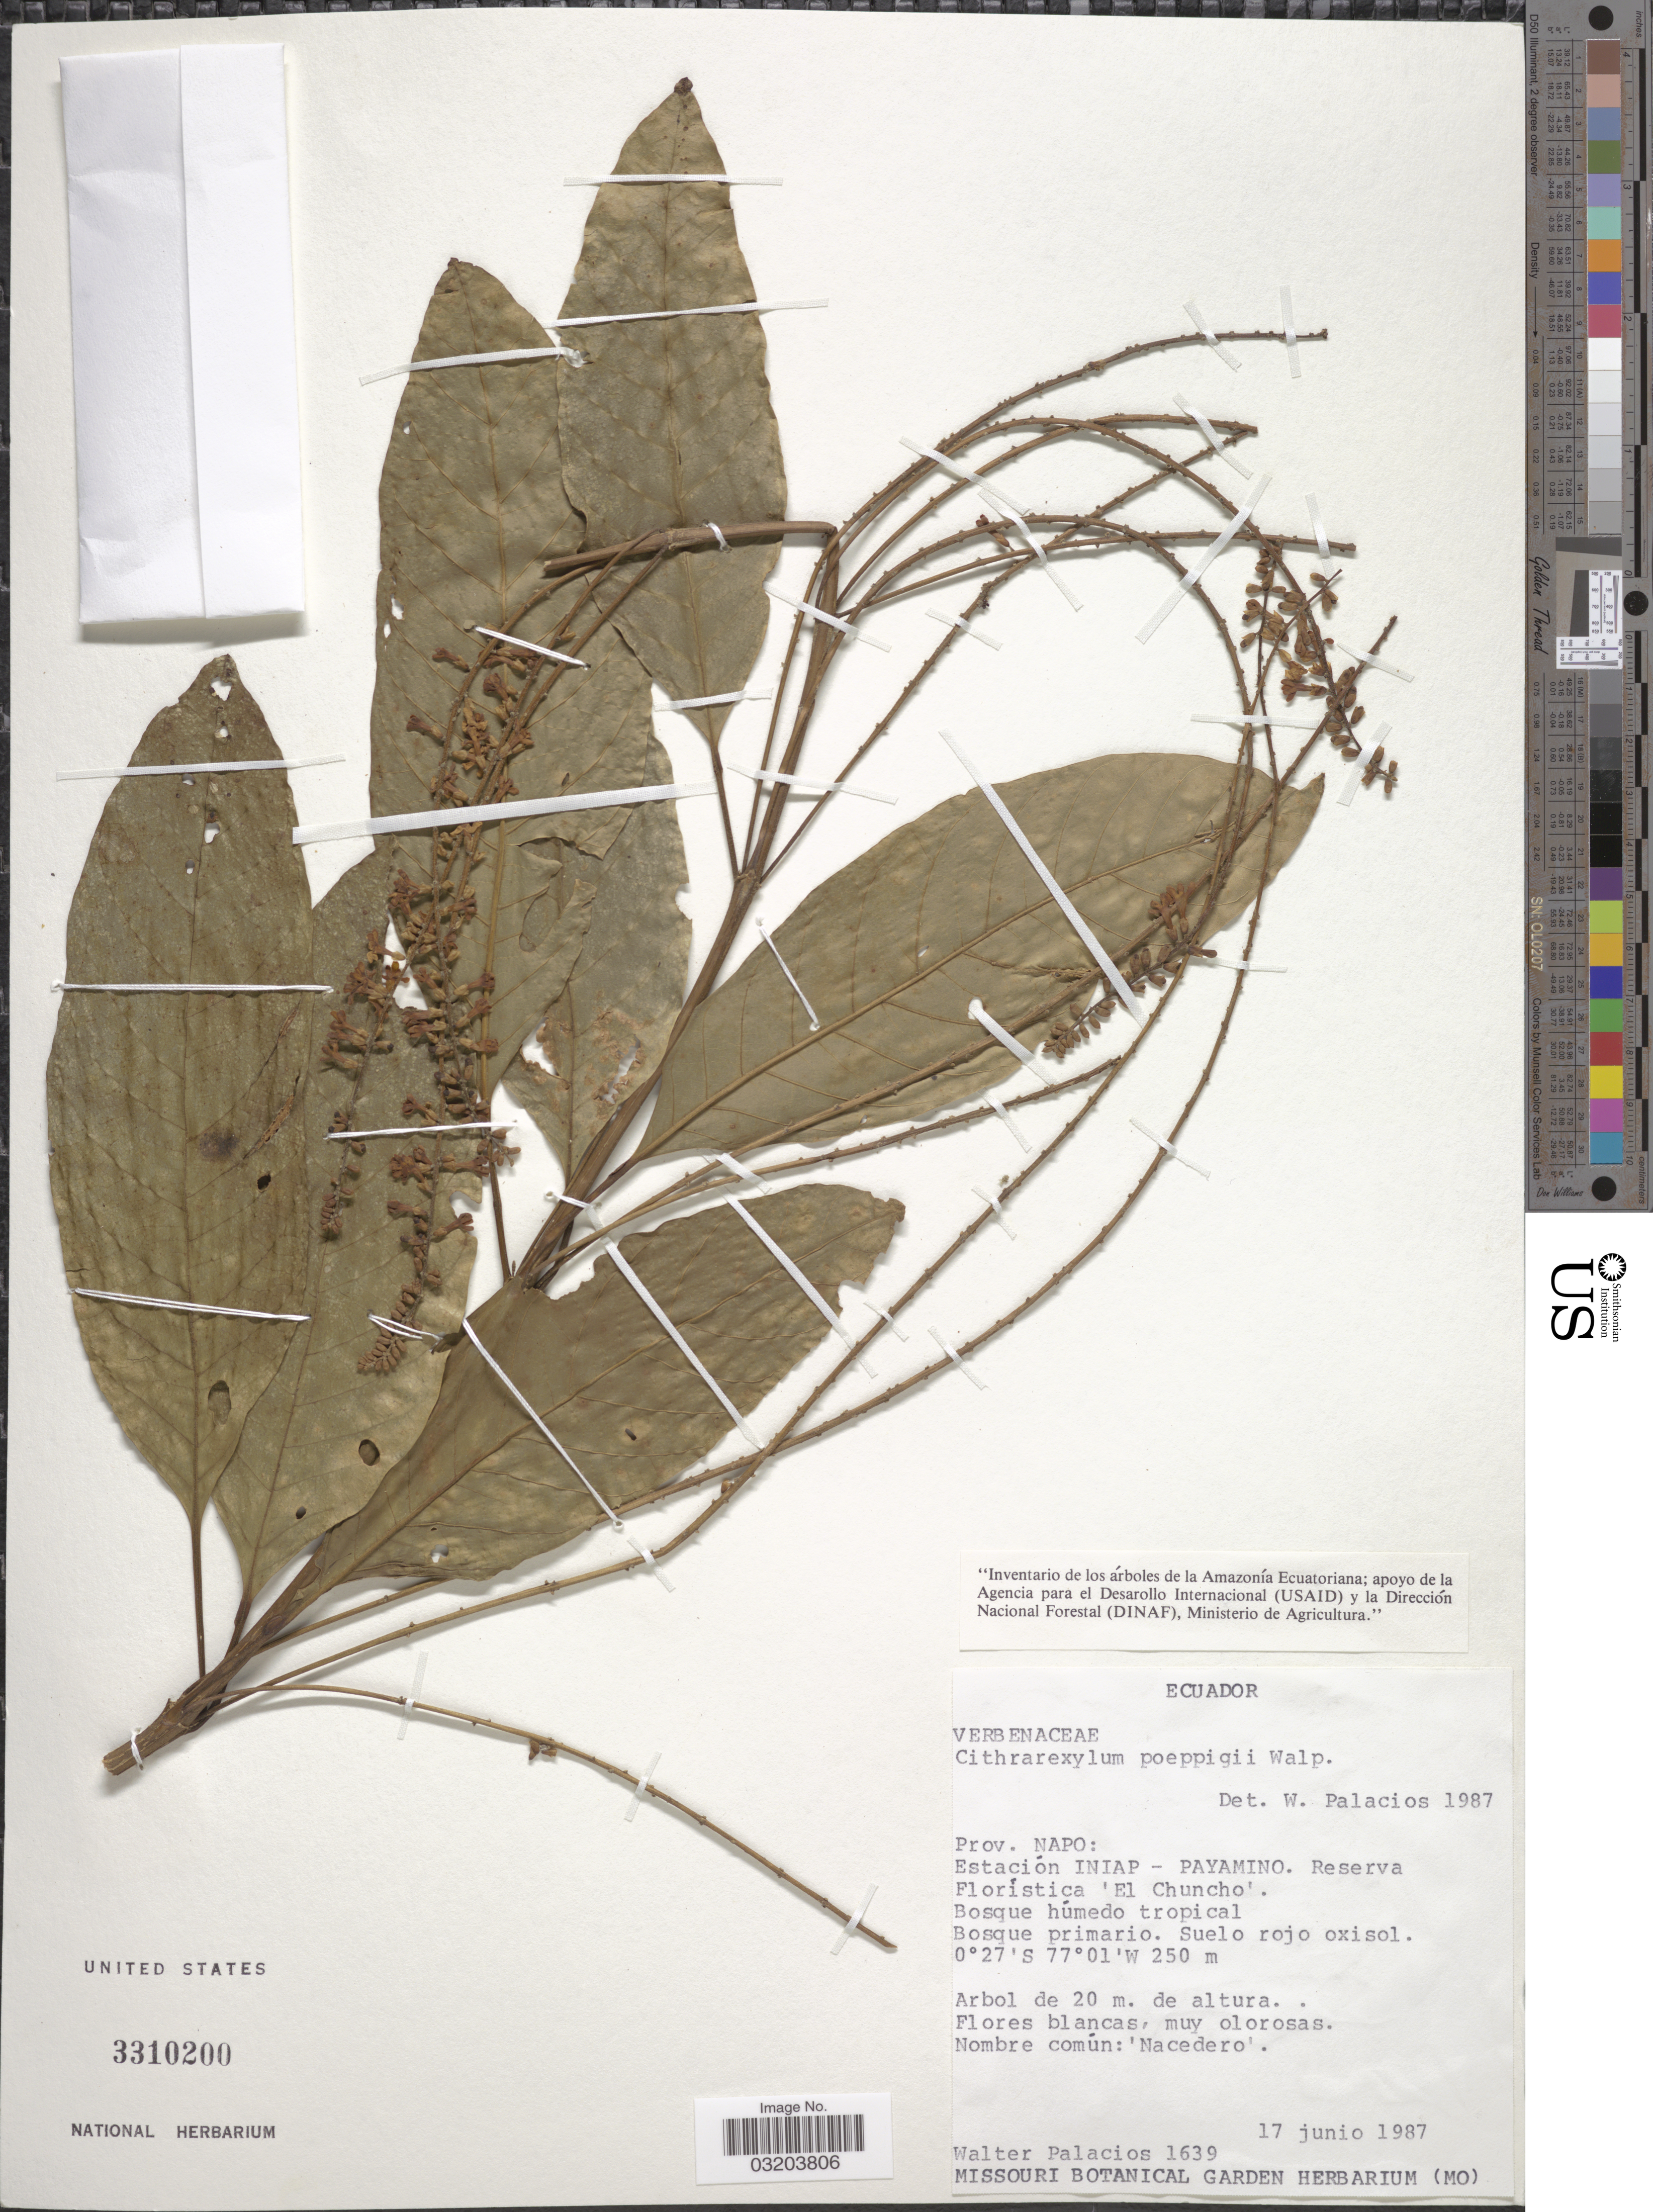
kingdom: Plantae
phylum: Tracheophyta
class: Magnoliopsida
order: Lamiales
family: Verbenaceae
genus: Citharexylum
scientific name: Citharexylum poeppigii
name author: Walp.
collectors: W. Palacios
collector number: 1639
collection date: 1987-06-17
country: Ecuador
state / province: Napo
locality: Estación INIAP-Payamino. Reserva Florística 'El Chuncho'.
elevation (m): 250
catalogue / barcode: US 3310200